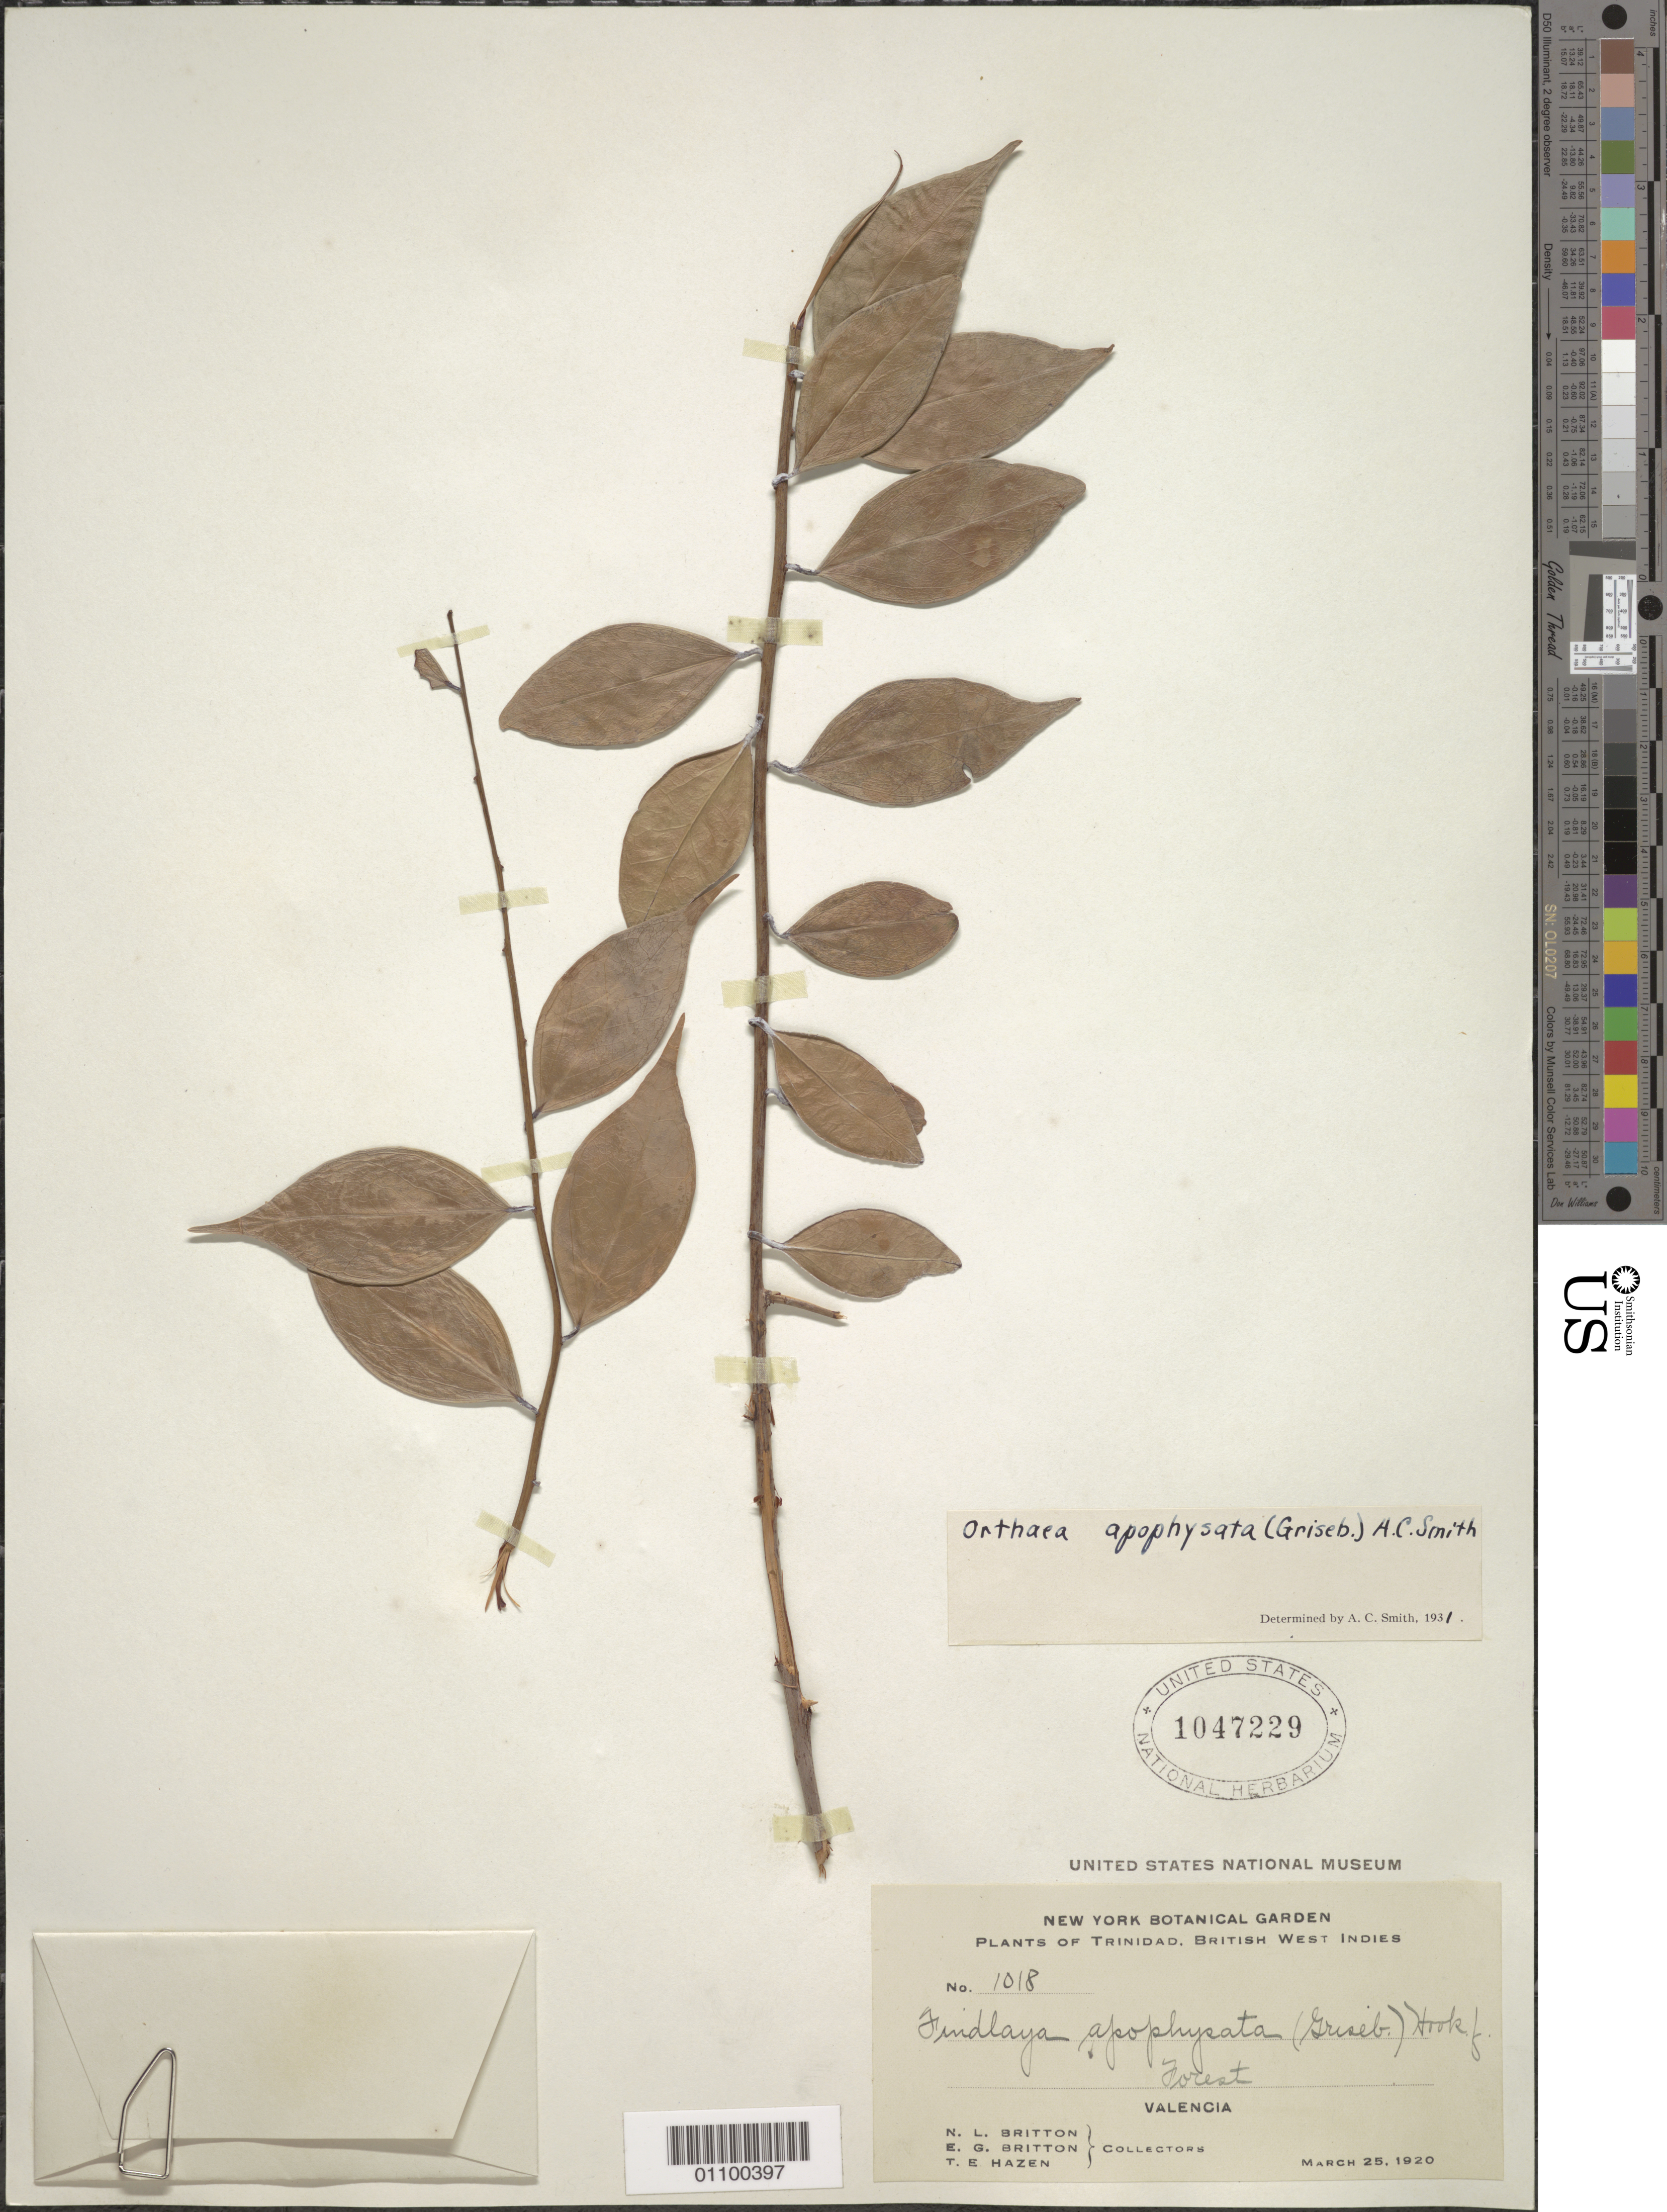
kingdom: Plantae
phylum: Tracheophyta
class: Magnoliopsida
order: Ericales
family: Ericaceae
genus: Orthaea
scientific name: Orthaea apophysata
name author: (Griseb.) A.C. Sm.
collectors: N. Britton, E. G. Britton & T. E. Hazen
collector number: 1018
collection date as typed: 25 Mar 1920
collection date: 1920-03-25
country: Trinidad and Tobago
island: Trinidad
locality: Valencia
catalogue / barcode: US 1018